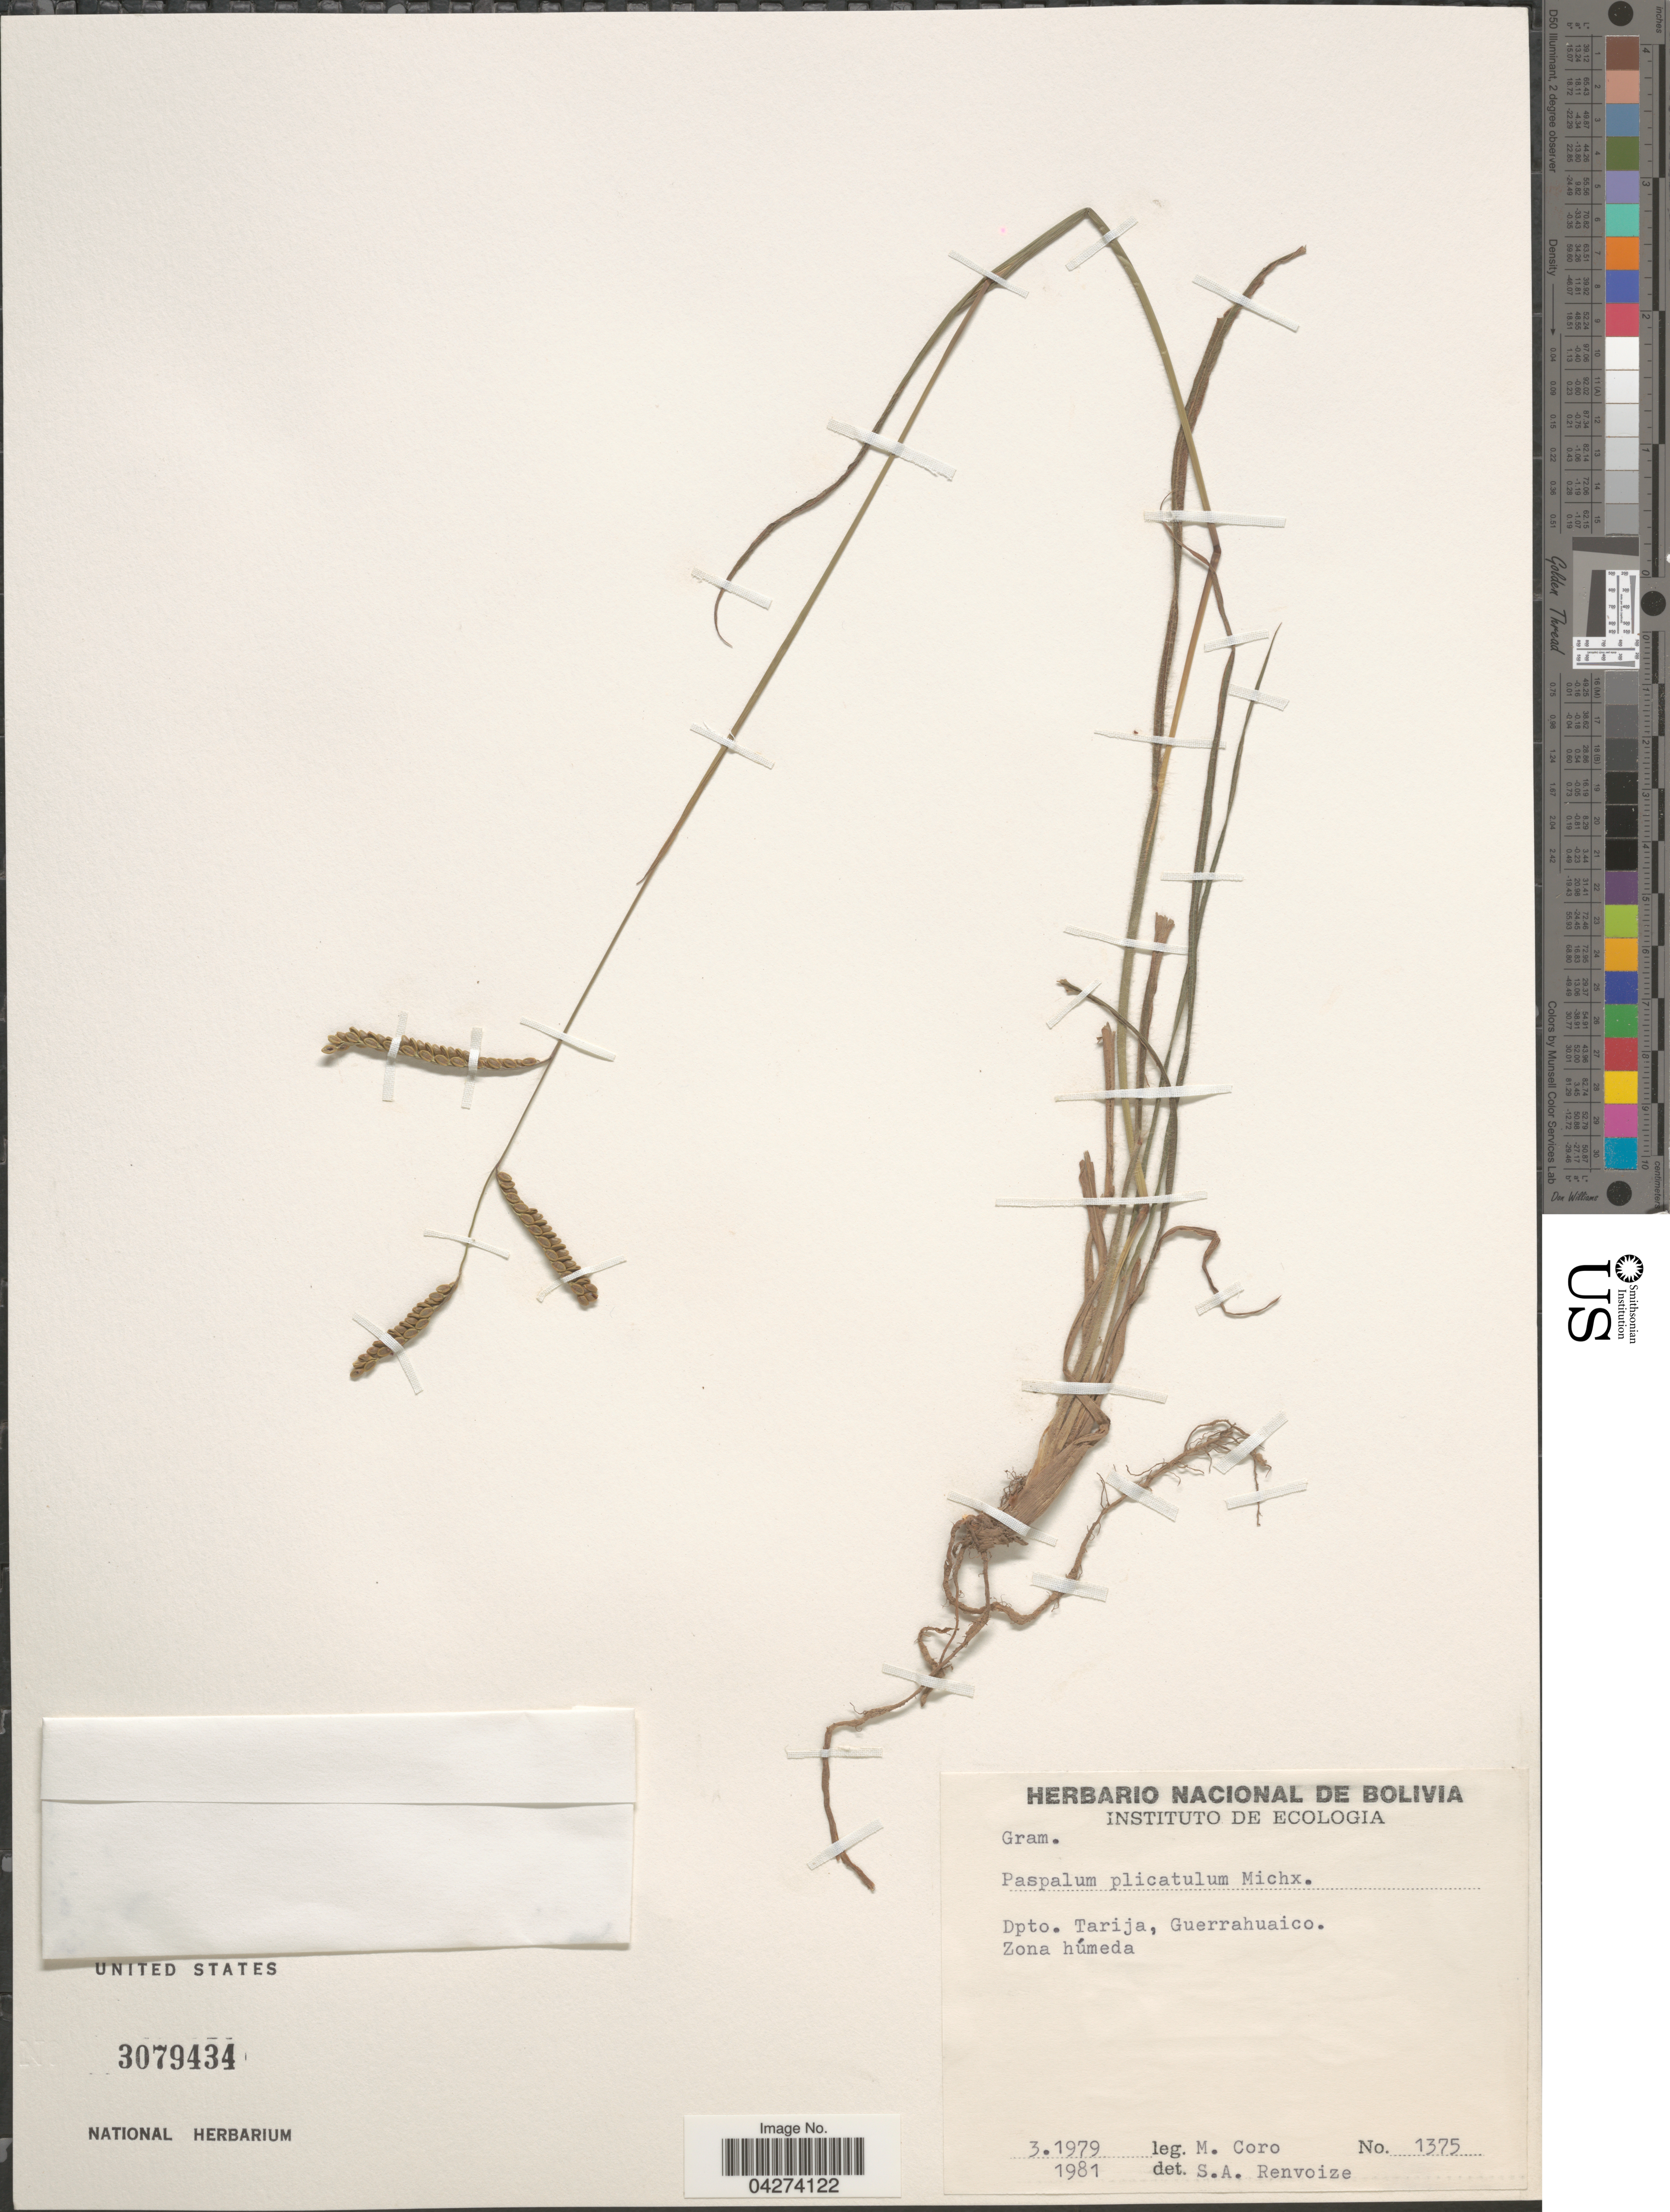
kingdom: Plantae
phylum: Tracheophyta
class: Liliopsida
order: Poales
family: Poaceae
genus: Paspalum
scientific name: Paspalum plicatulum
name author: Michx.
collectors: M. Coro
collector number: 1375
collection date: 1979-03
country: Bolivia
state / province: Tarija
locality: Dpto. Tarija, Guerrahuaico.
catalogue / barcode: US 3079434